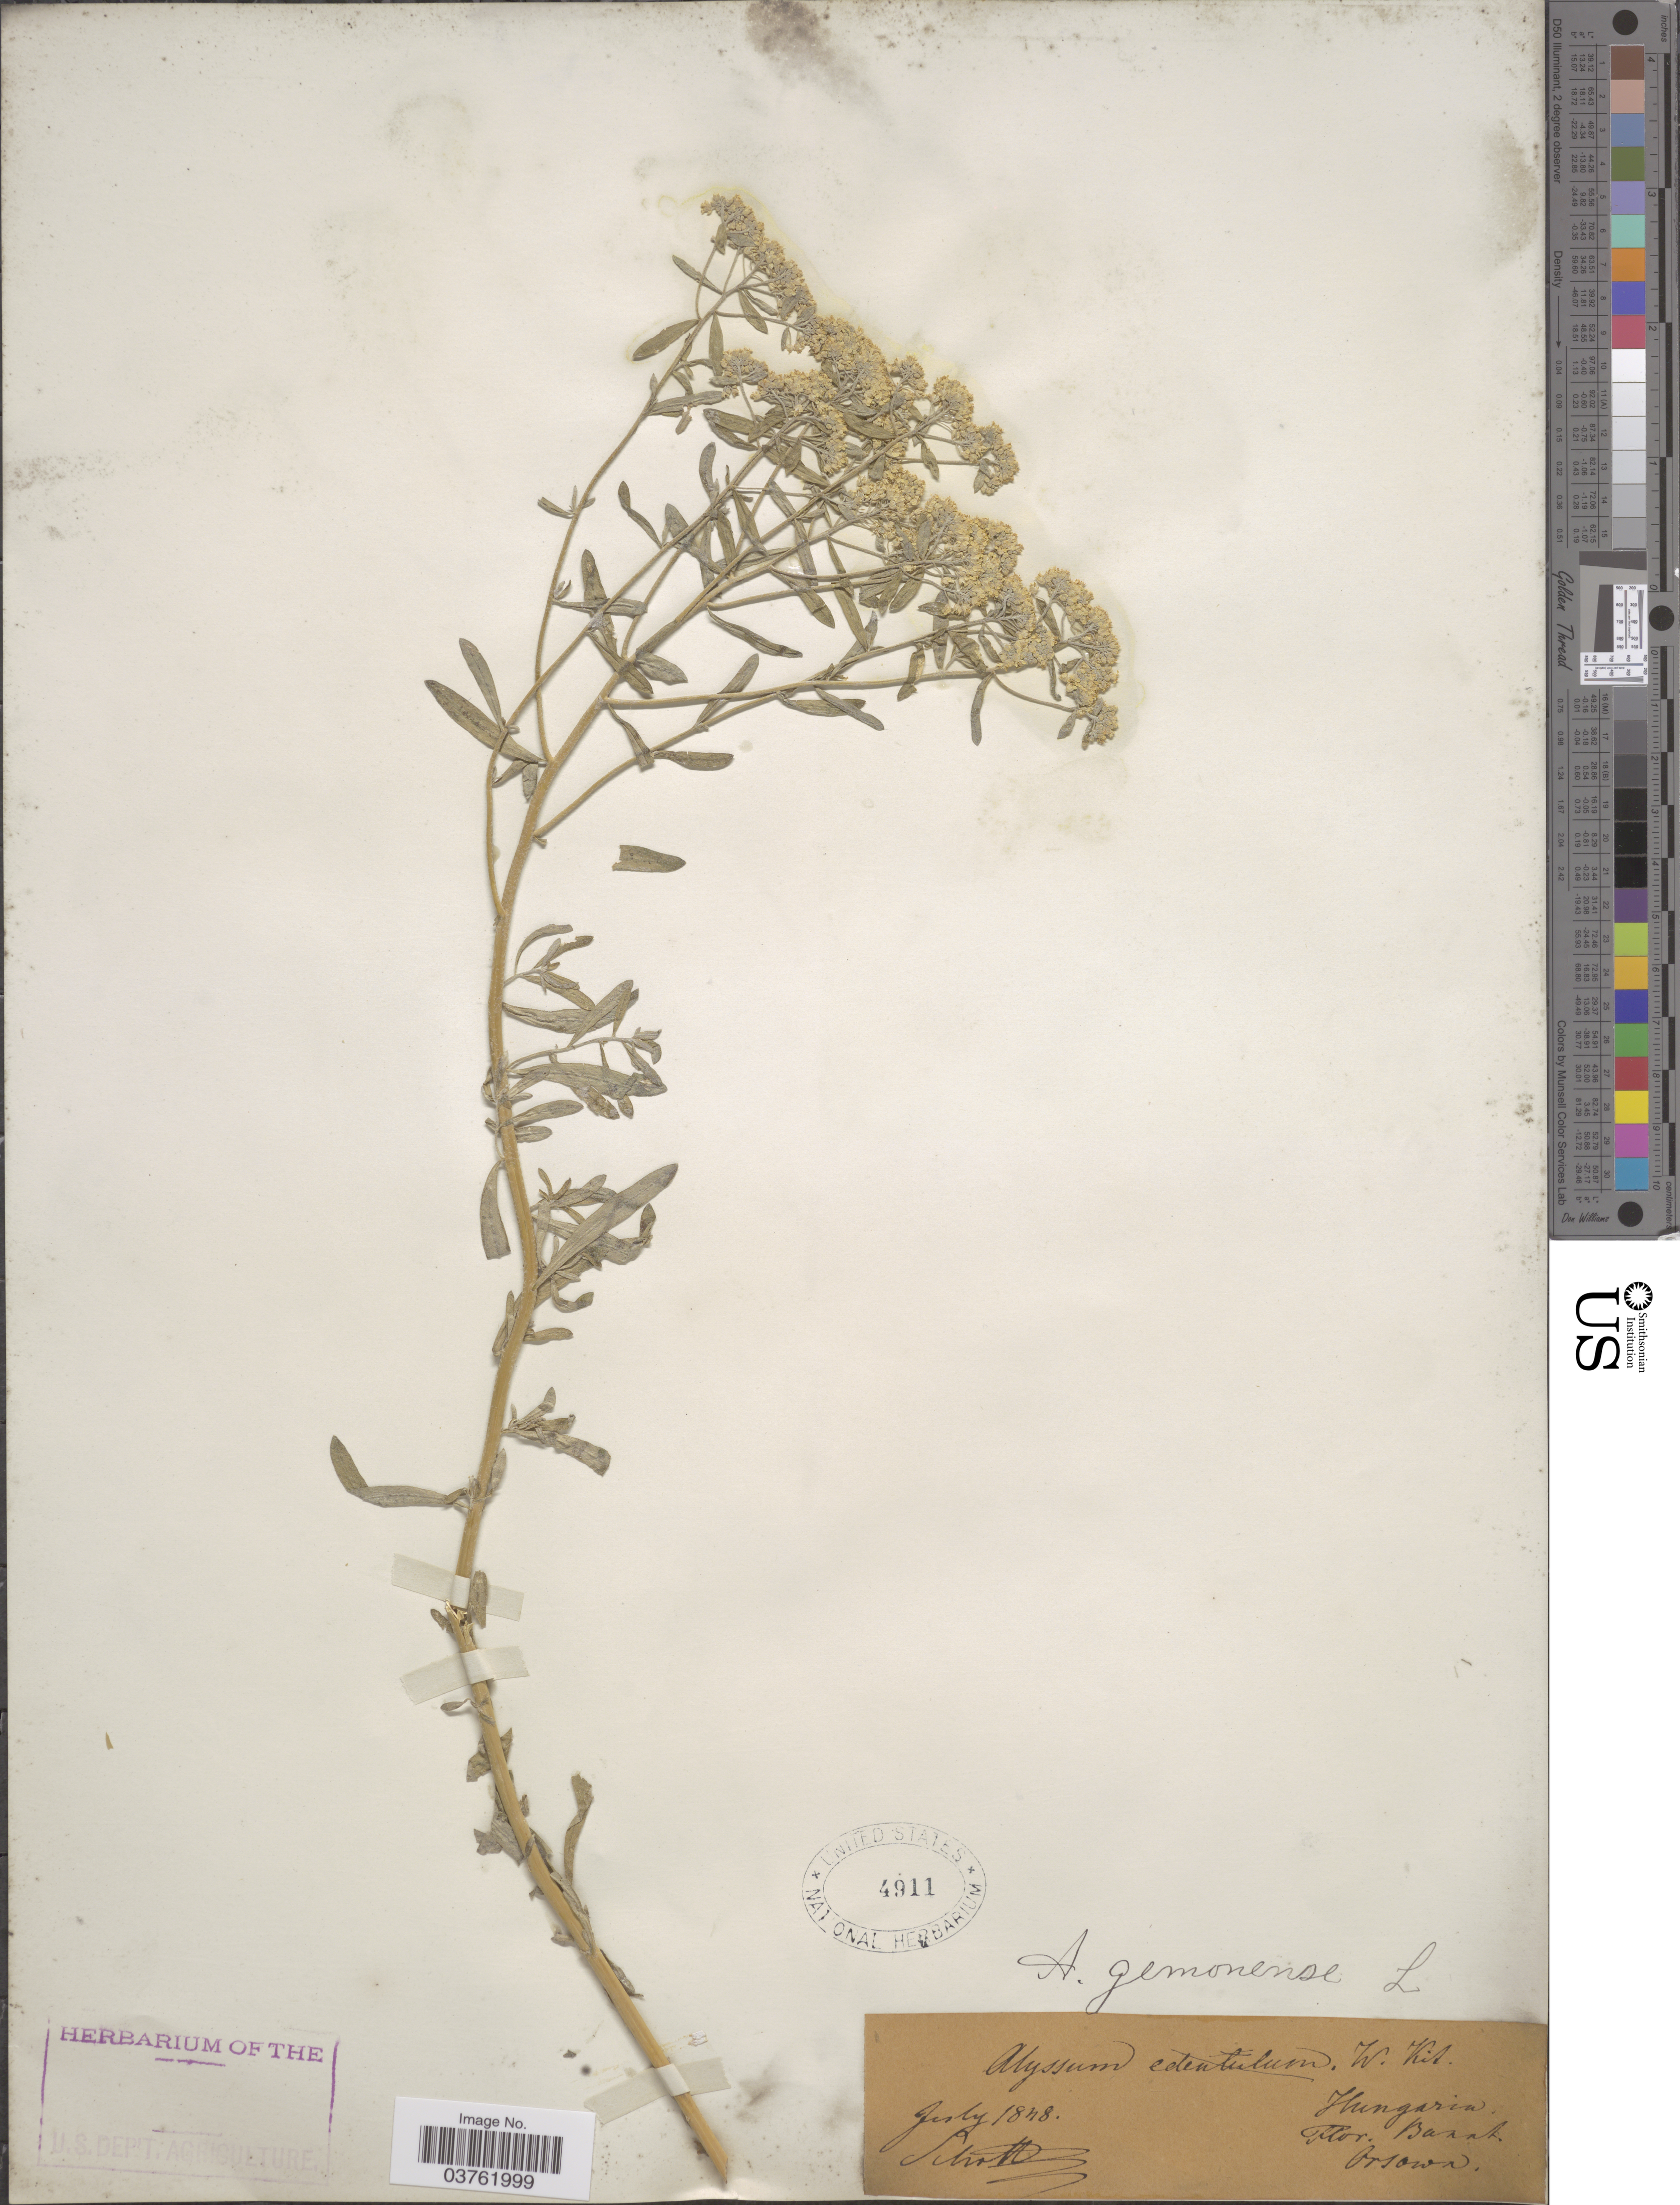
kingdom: Plantae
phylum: Tracheophyta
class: Magnoliopsida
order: Brassicales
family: Brassicaceae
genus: Alyssum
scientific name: Alyssum gemonense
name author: L.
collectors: Schott, --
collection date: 1848-07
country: Hungary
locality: Banat. Orsowa.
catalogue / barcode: US 4911